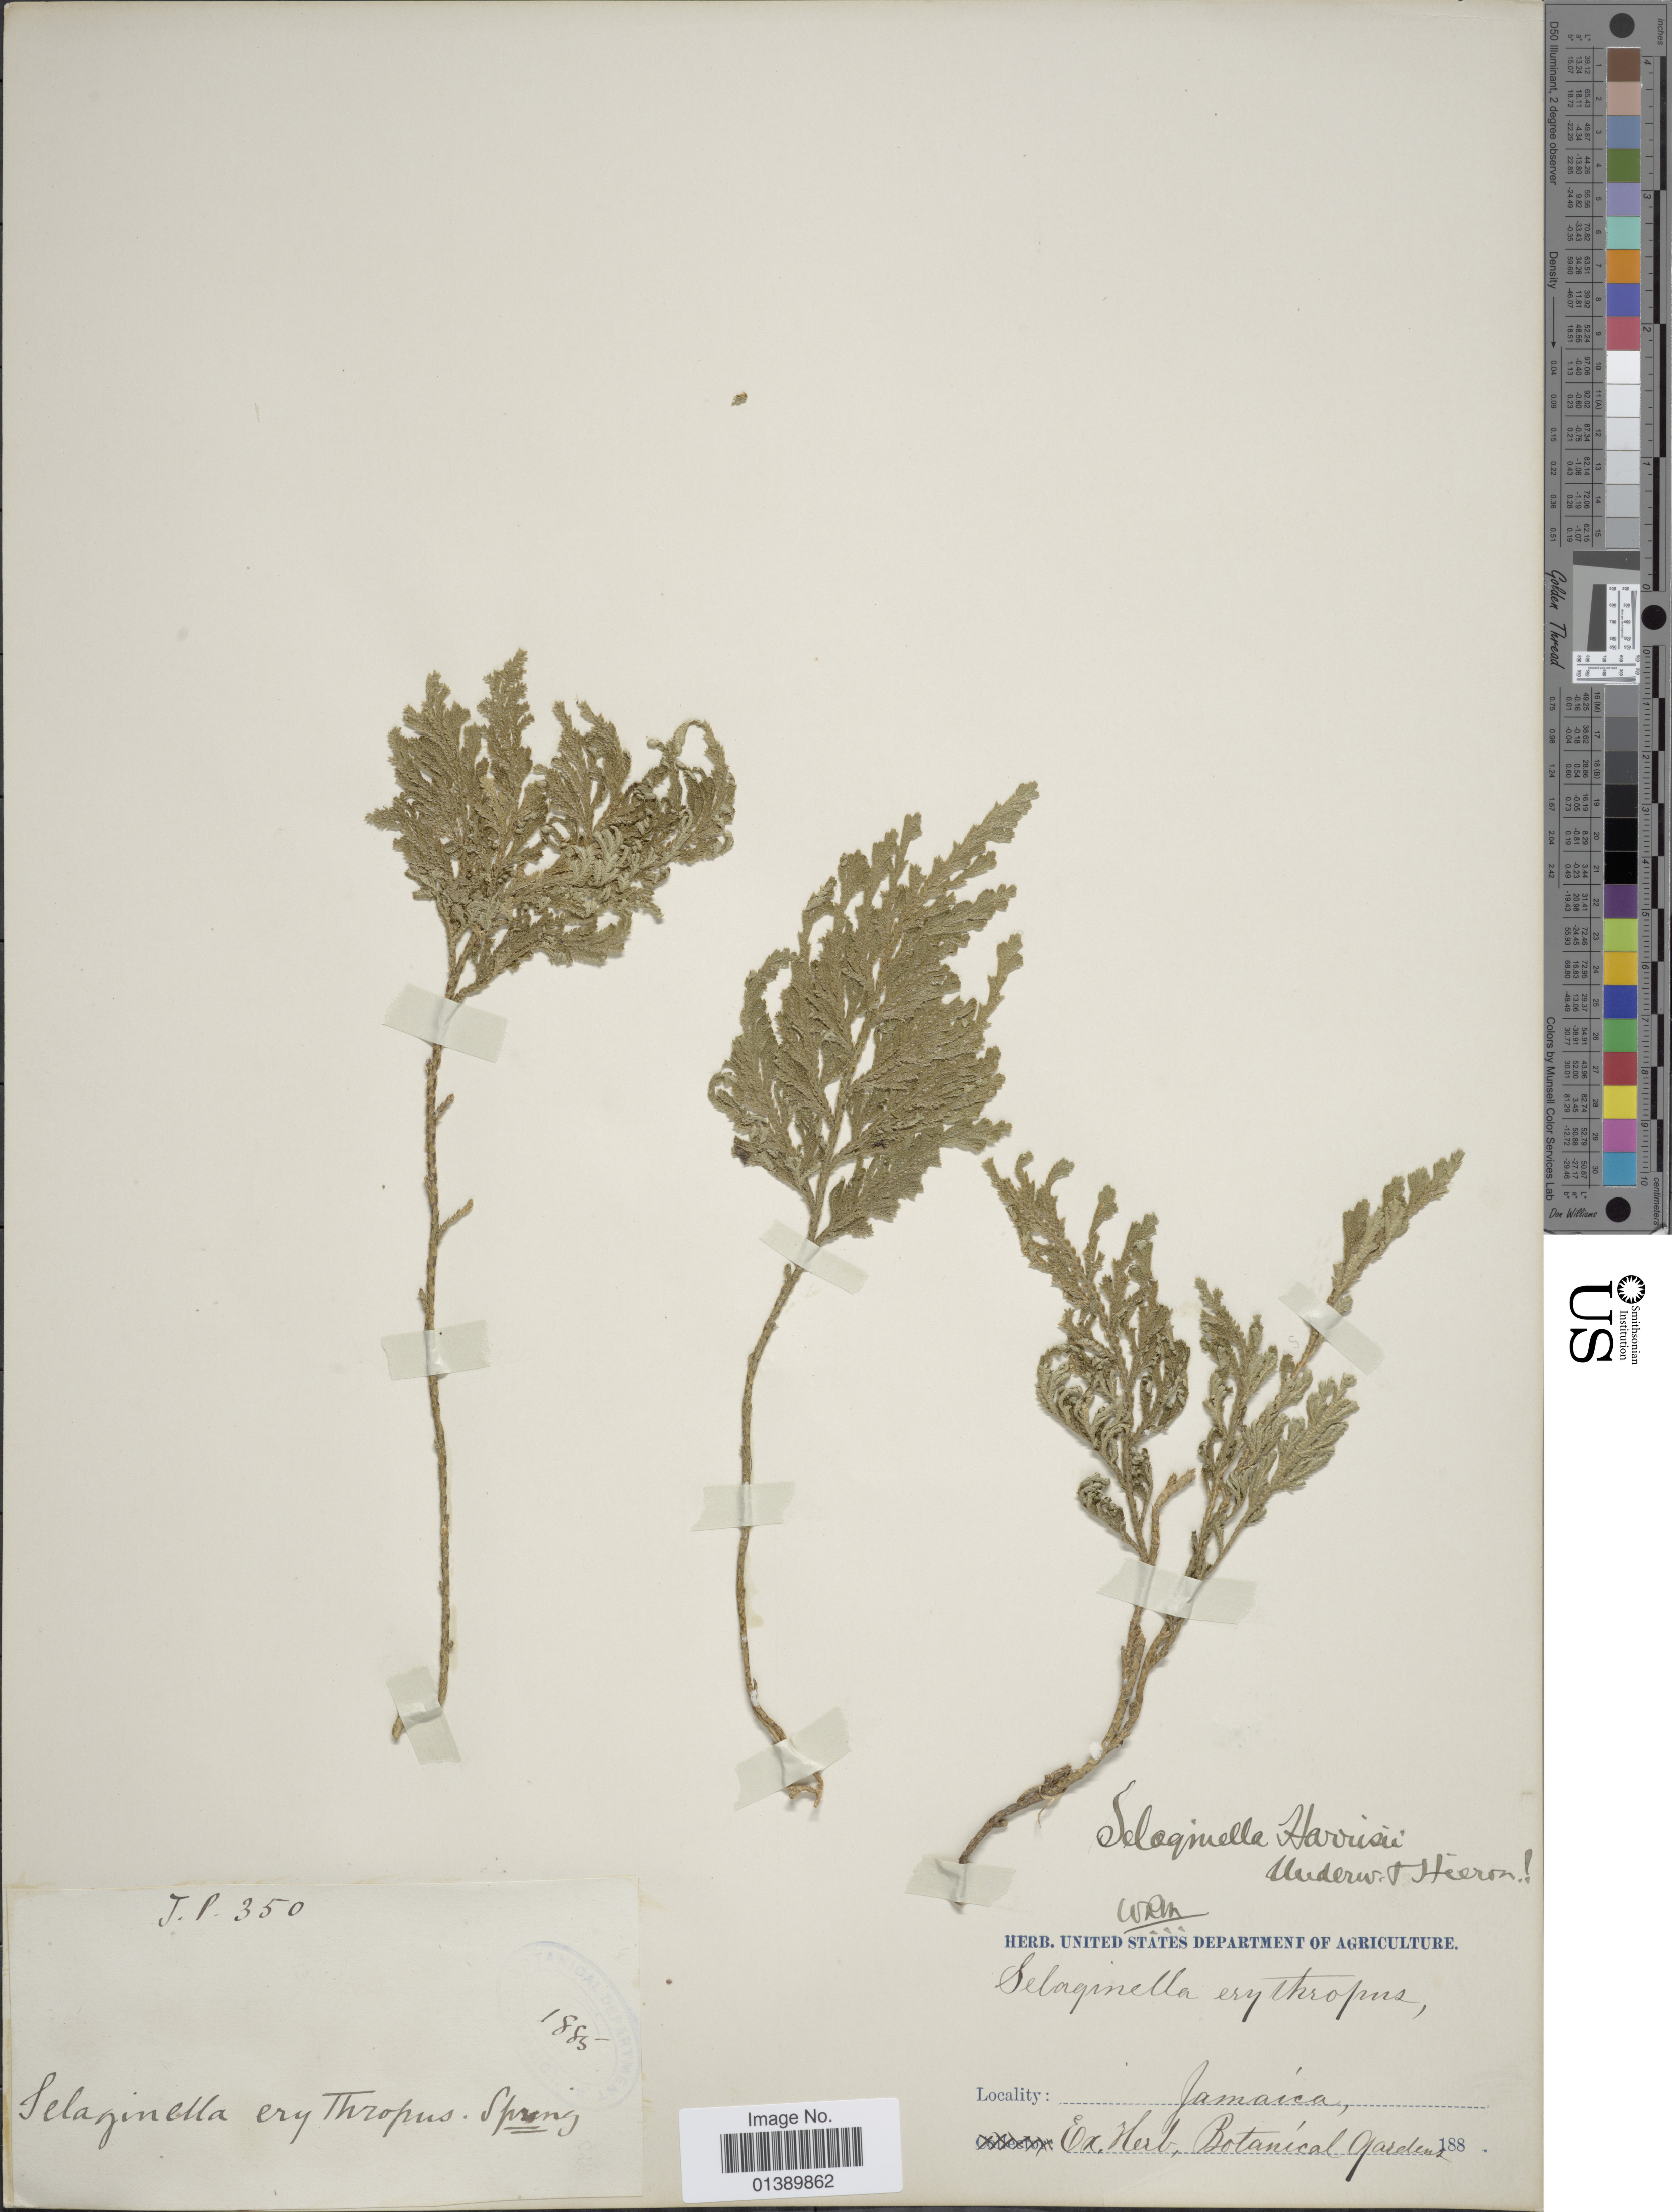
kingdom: Plantae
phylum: Tracheophyta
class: Lycopodiopsida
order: Selaginellales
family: Selaginellaceae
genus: Selaginella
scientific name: Selaginella pallescens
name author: (C. Presl) Spring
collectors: ex herb. Bot. Gard.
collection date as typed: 188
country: Jamaica